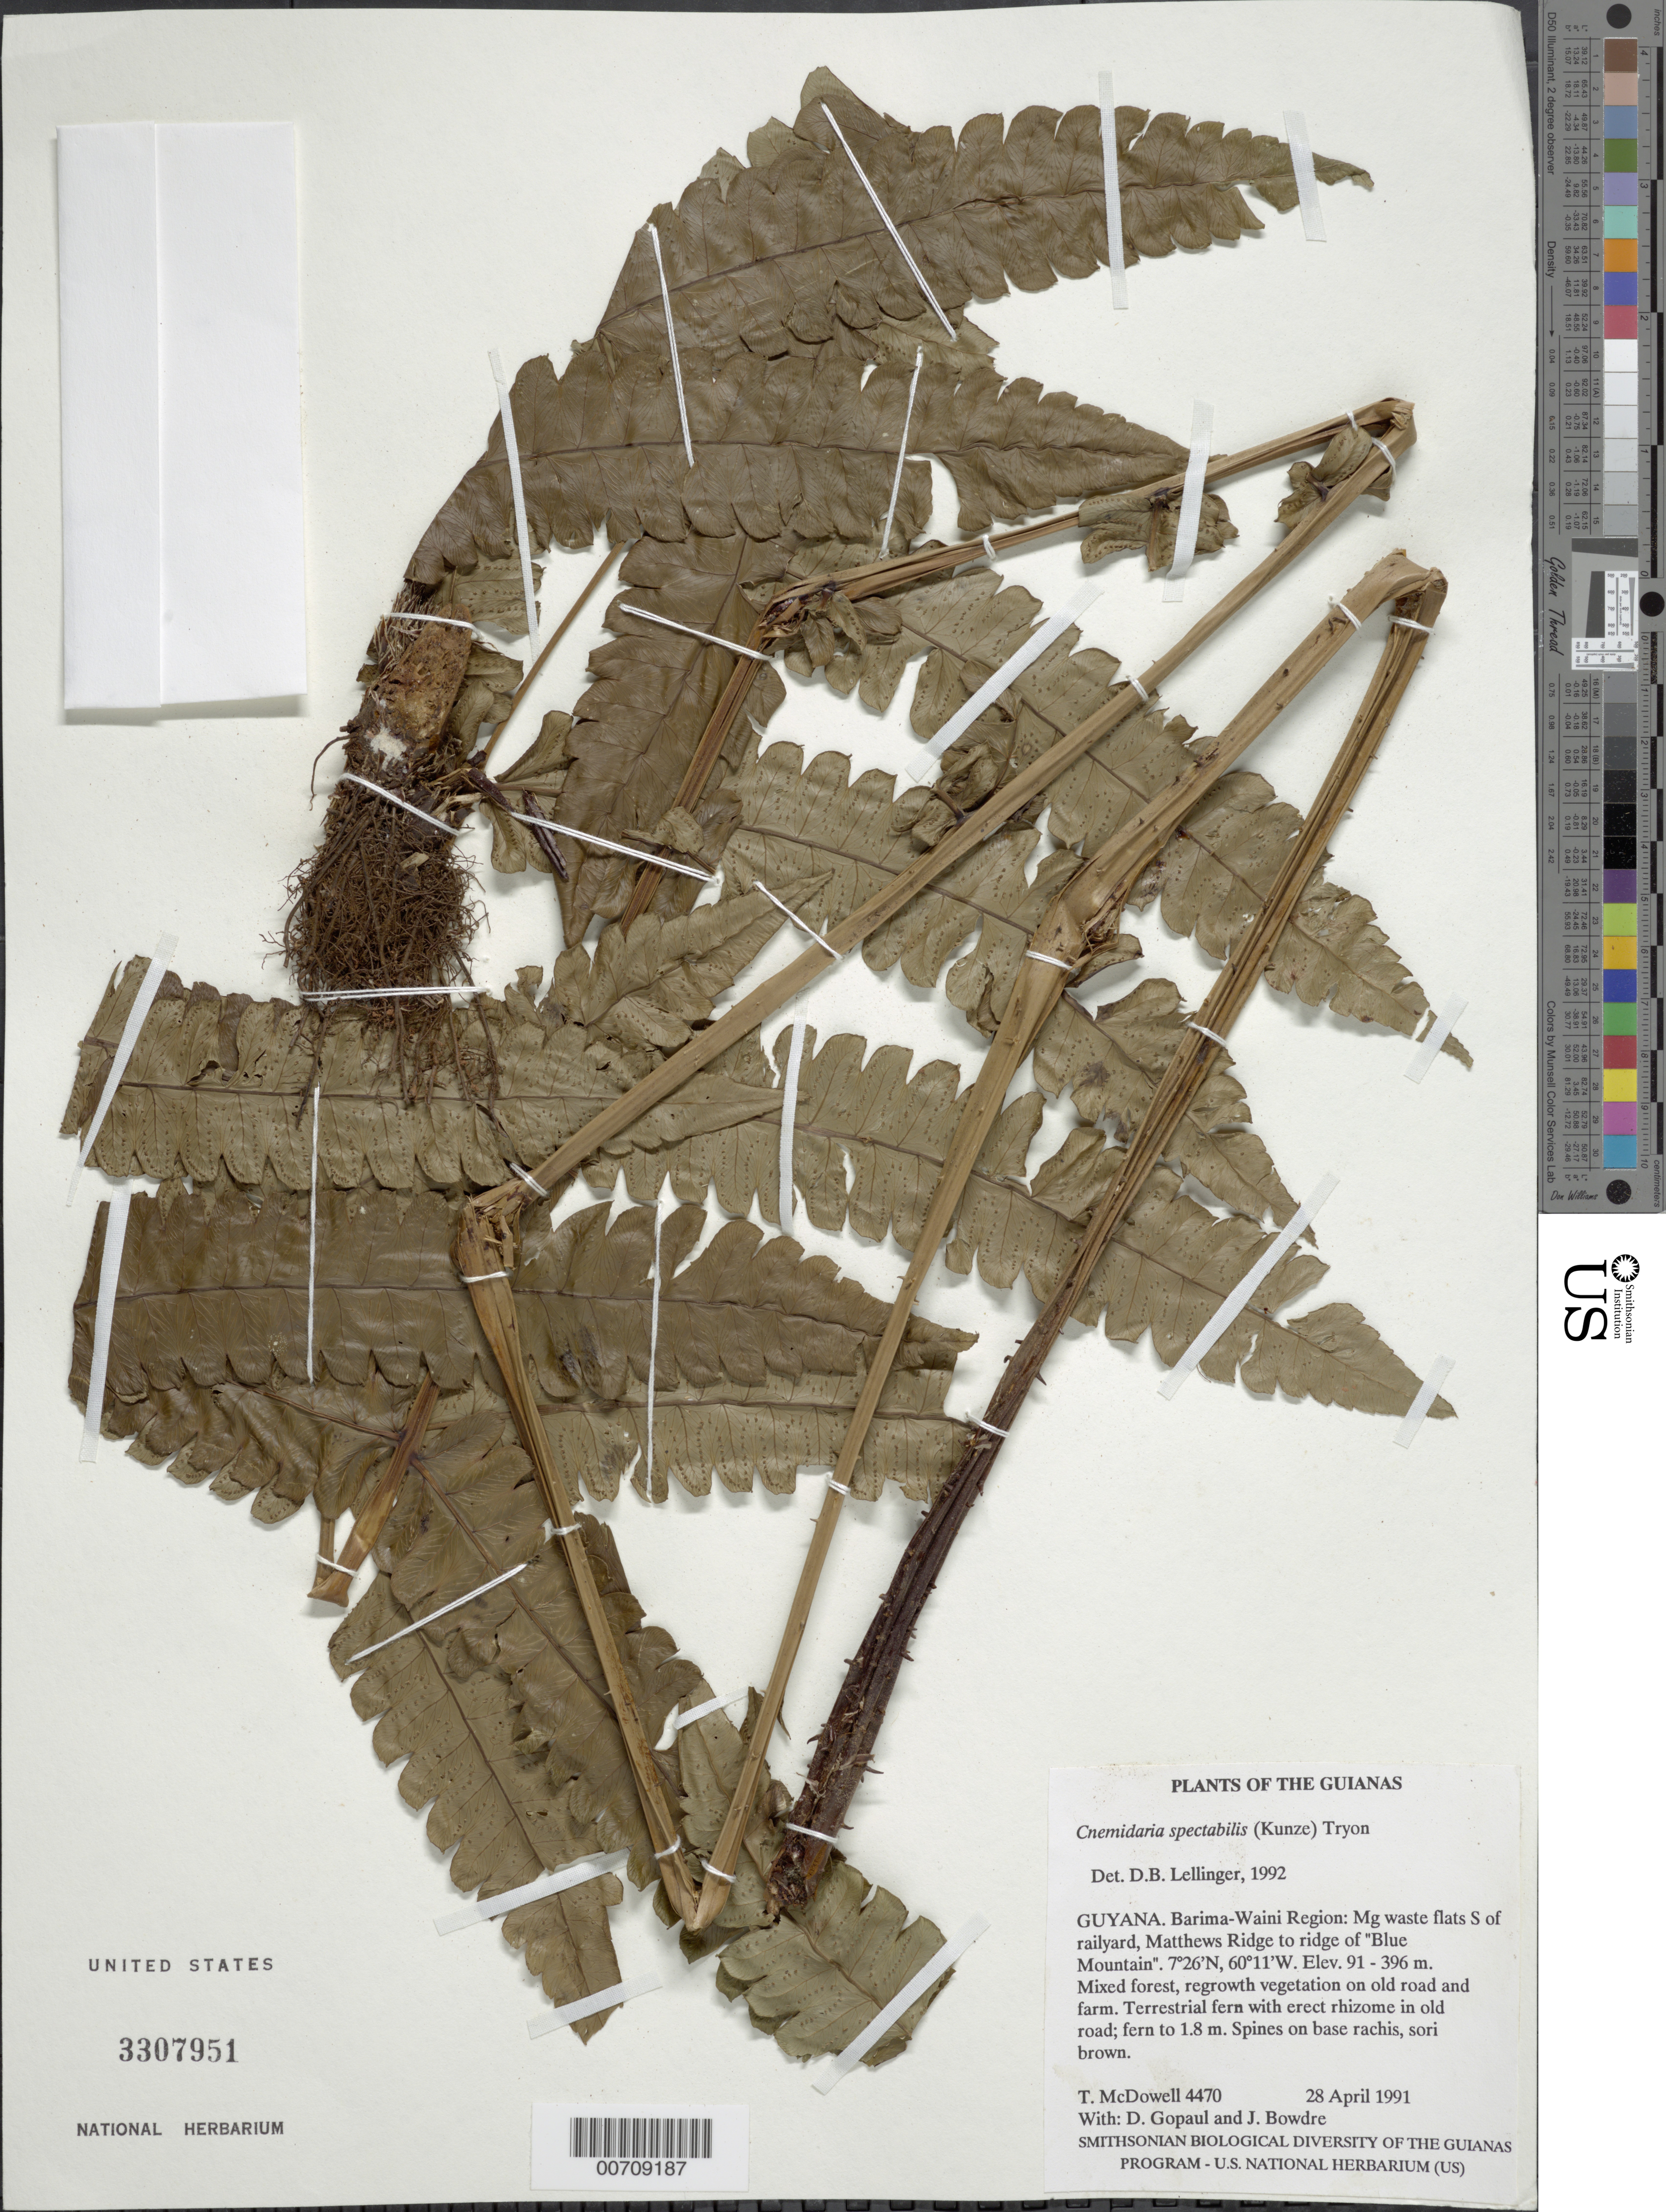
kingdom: Plantae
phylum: Tracheophyta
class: Polypodiopsida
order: Cyatheales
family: Cyatheaceae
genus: Cyathea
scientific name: Cyathea spectabilis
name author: (Kunze) Domin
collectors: T. McDowell, D. Gopaul & J. Bowdre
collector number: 4470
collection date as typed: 28 April 1991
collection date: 1991-04-28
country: Guyana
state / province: Barima-Waini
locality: Mg waste flats S of railyard, Matthews Ridge to ridge of "Blue Mountain"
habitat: Mixed forest, regrowth vegetation on old road and farm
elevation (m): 91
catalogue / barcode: US 3307951